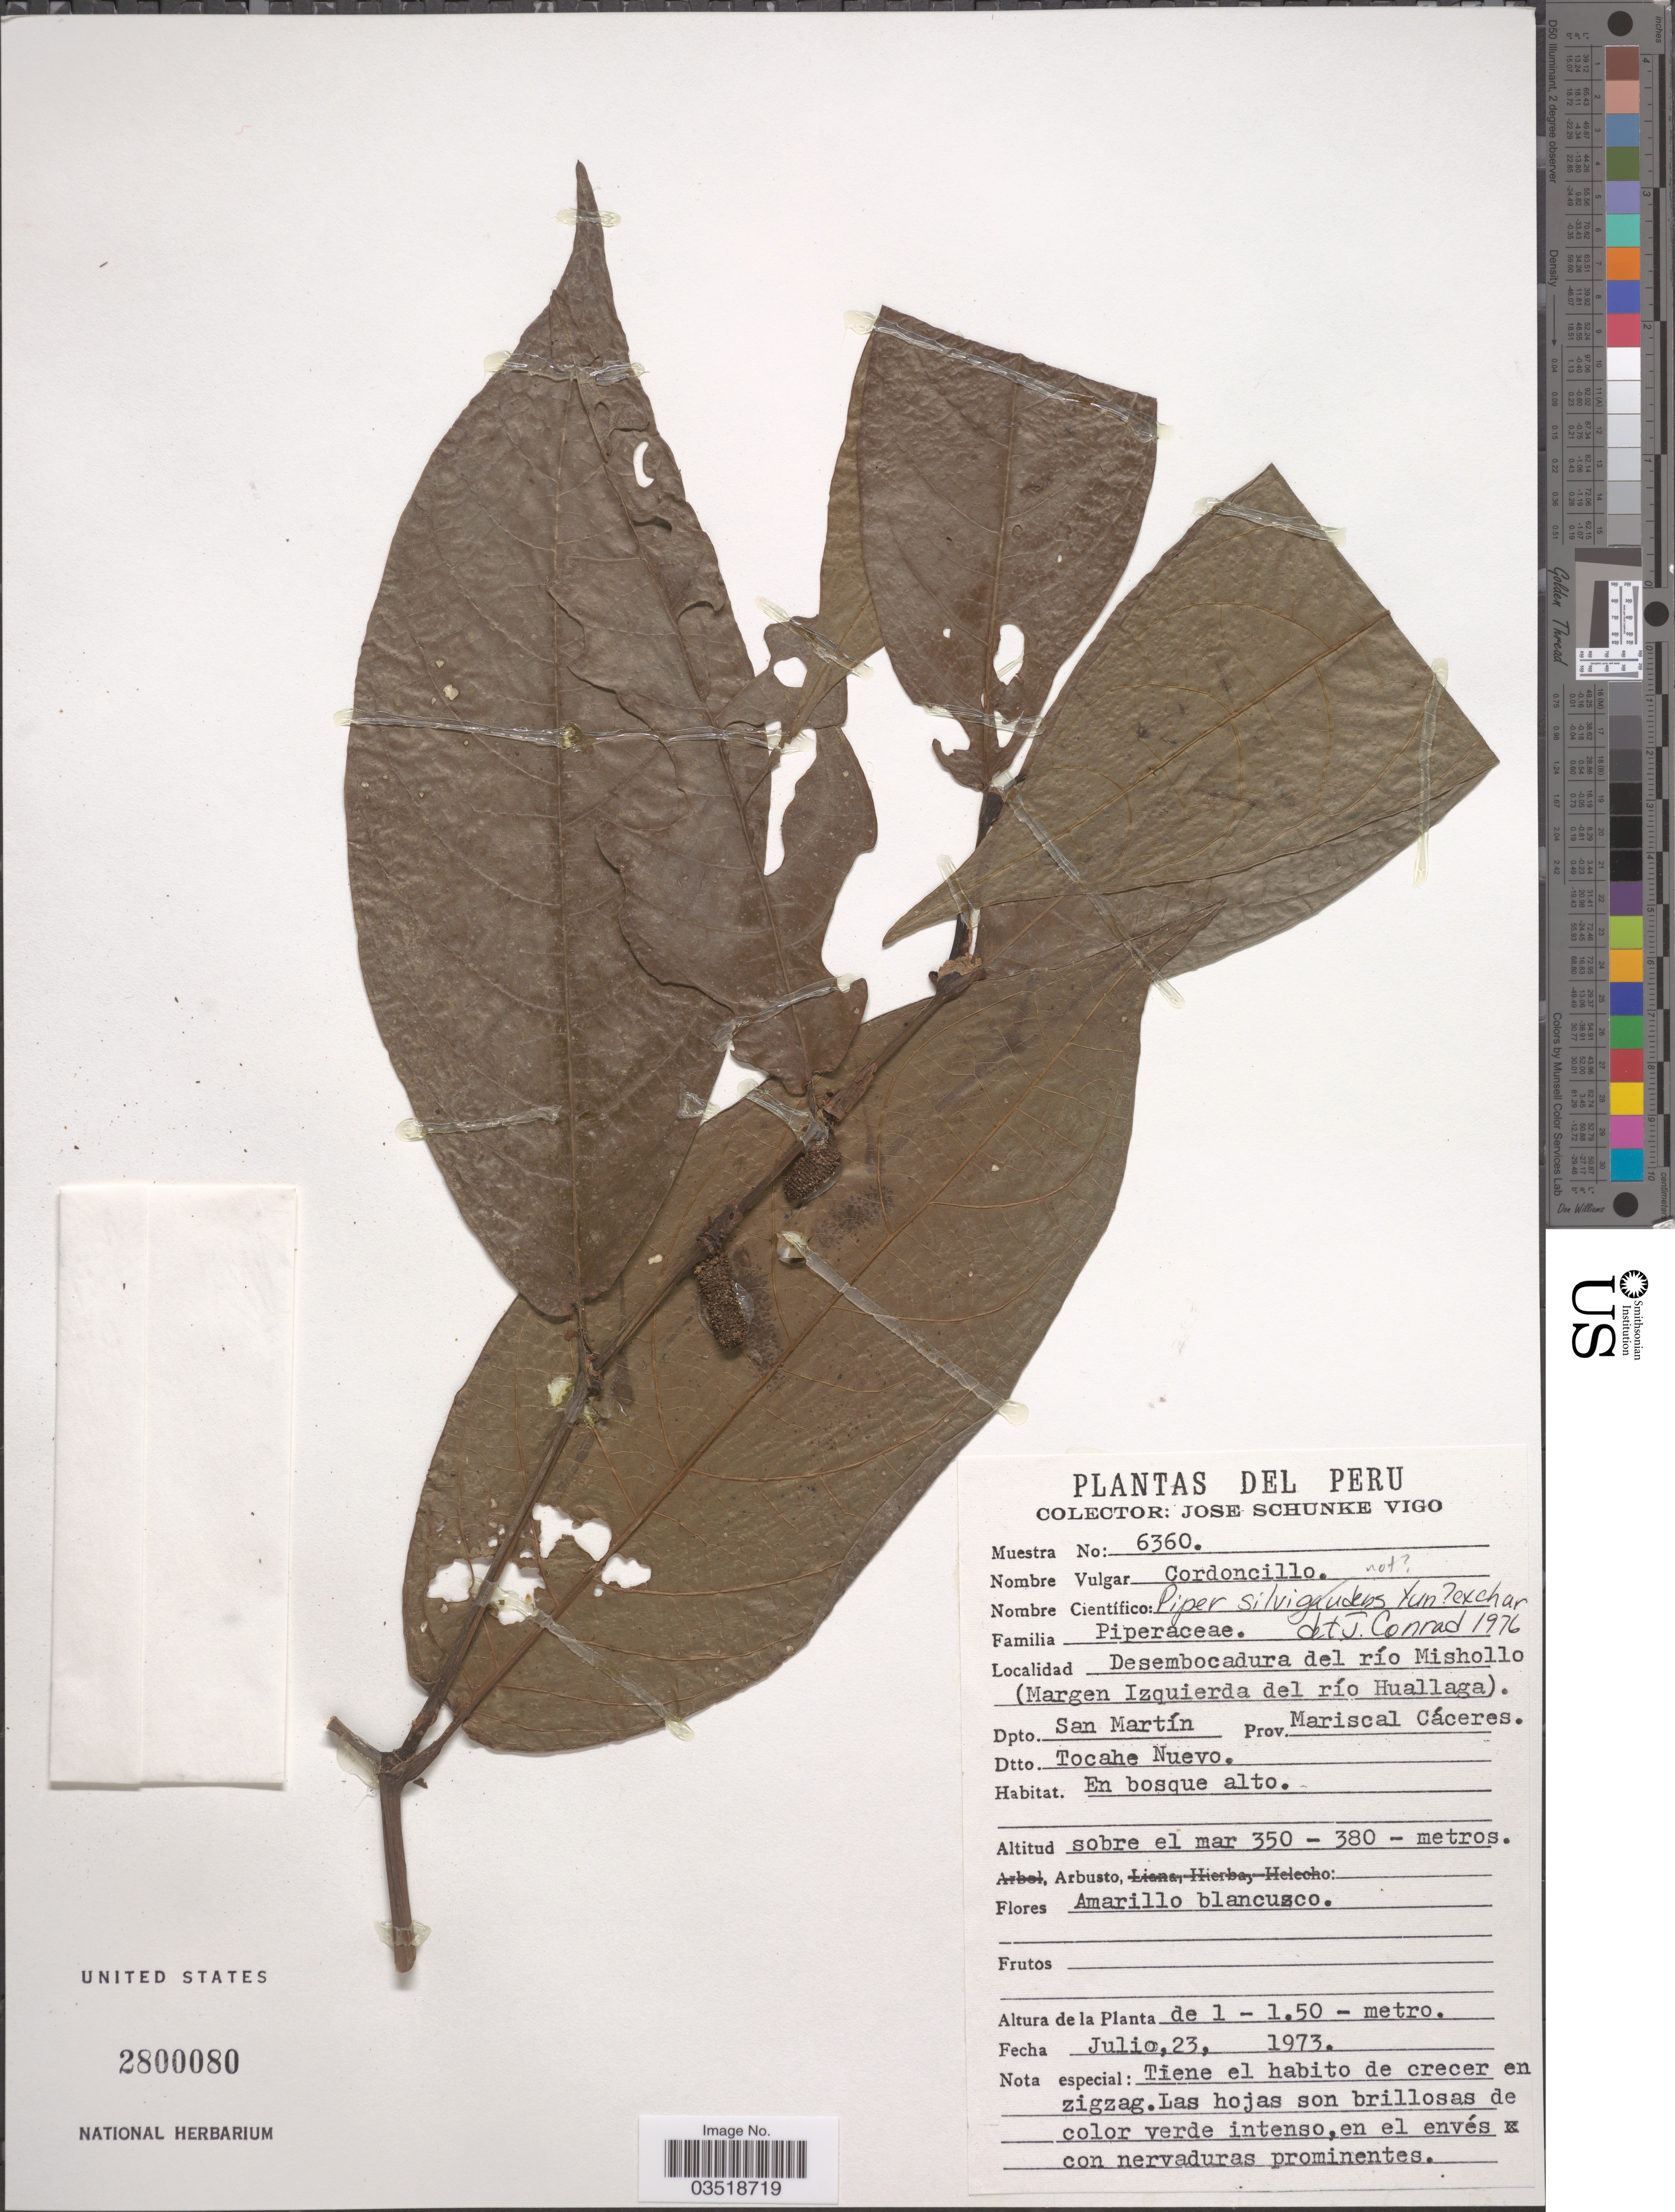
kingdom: Plantae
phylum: Tracheophyta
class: Magnoliopsida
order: Piperales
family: Piperaceae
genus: Piper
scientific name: Piper silvigaudens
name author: Yunck.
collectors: J. Schunke Vigo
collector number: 6360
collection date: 1973-07-23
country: Peru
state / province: San Martín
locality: Desembocadura del río Mishollo (Margen Izquierda del río Huallaga). Dpto. San Martín. Prov. Mariscal Cáceres. Dtto. Tocahe Nuevo.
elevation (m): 350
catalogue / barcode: US 2800080